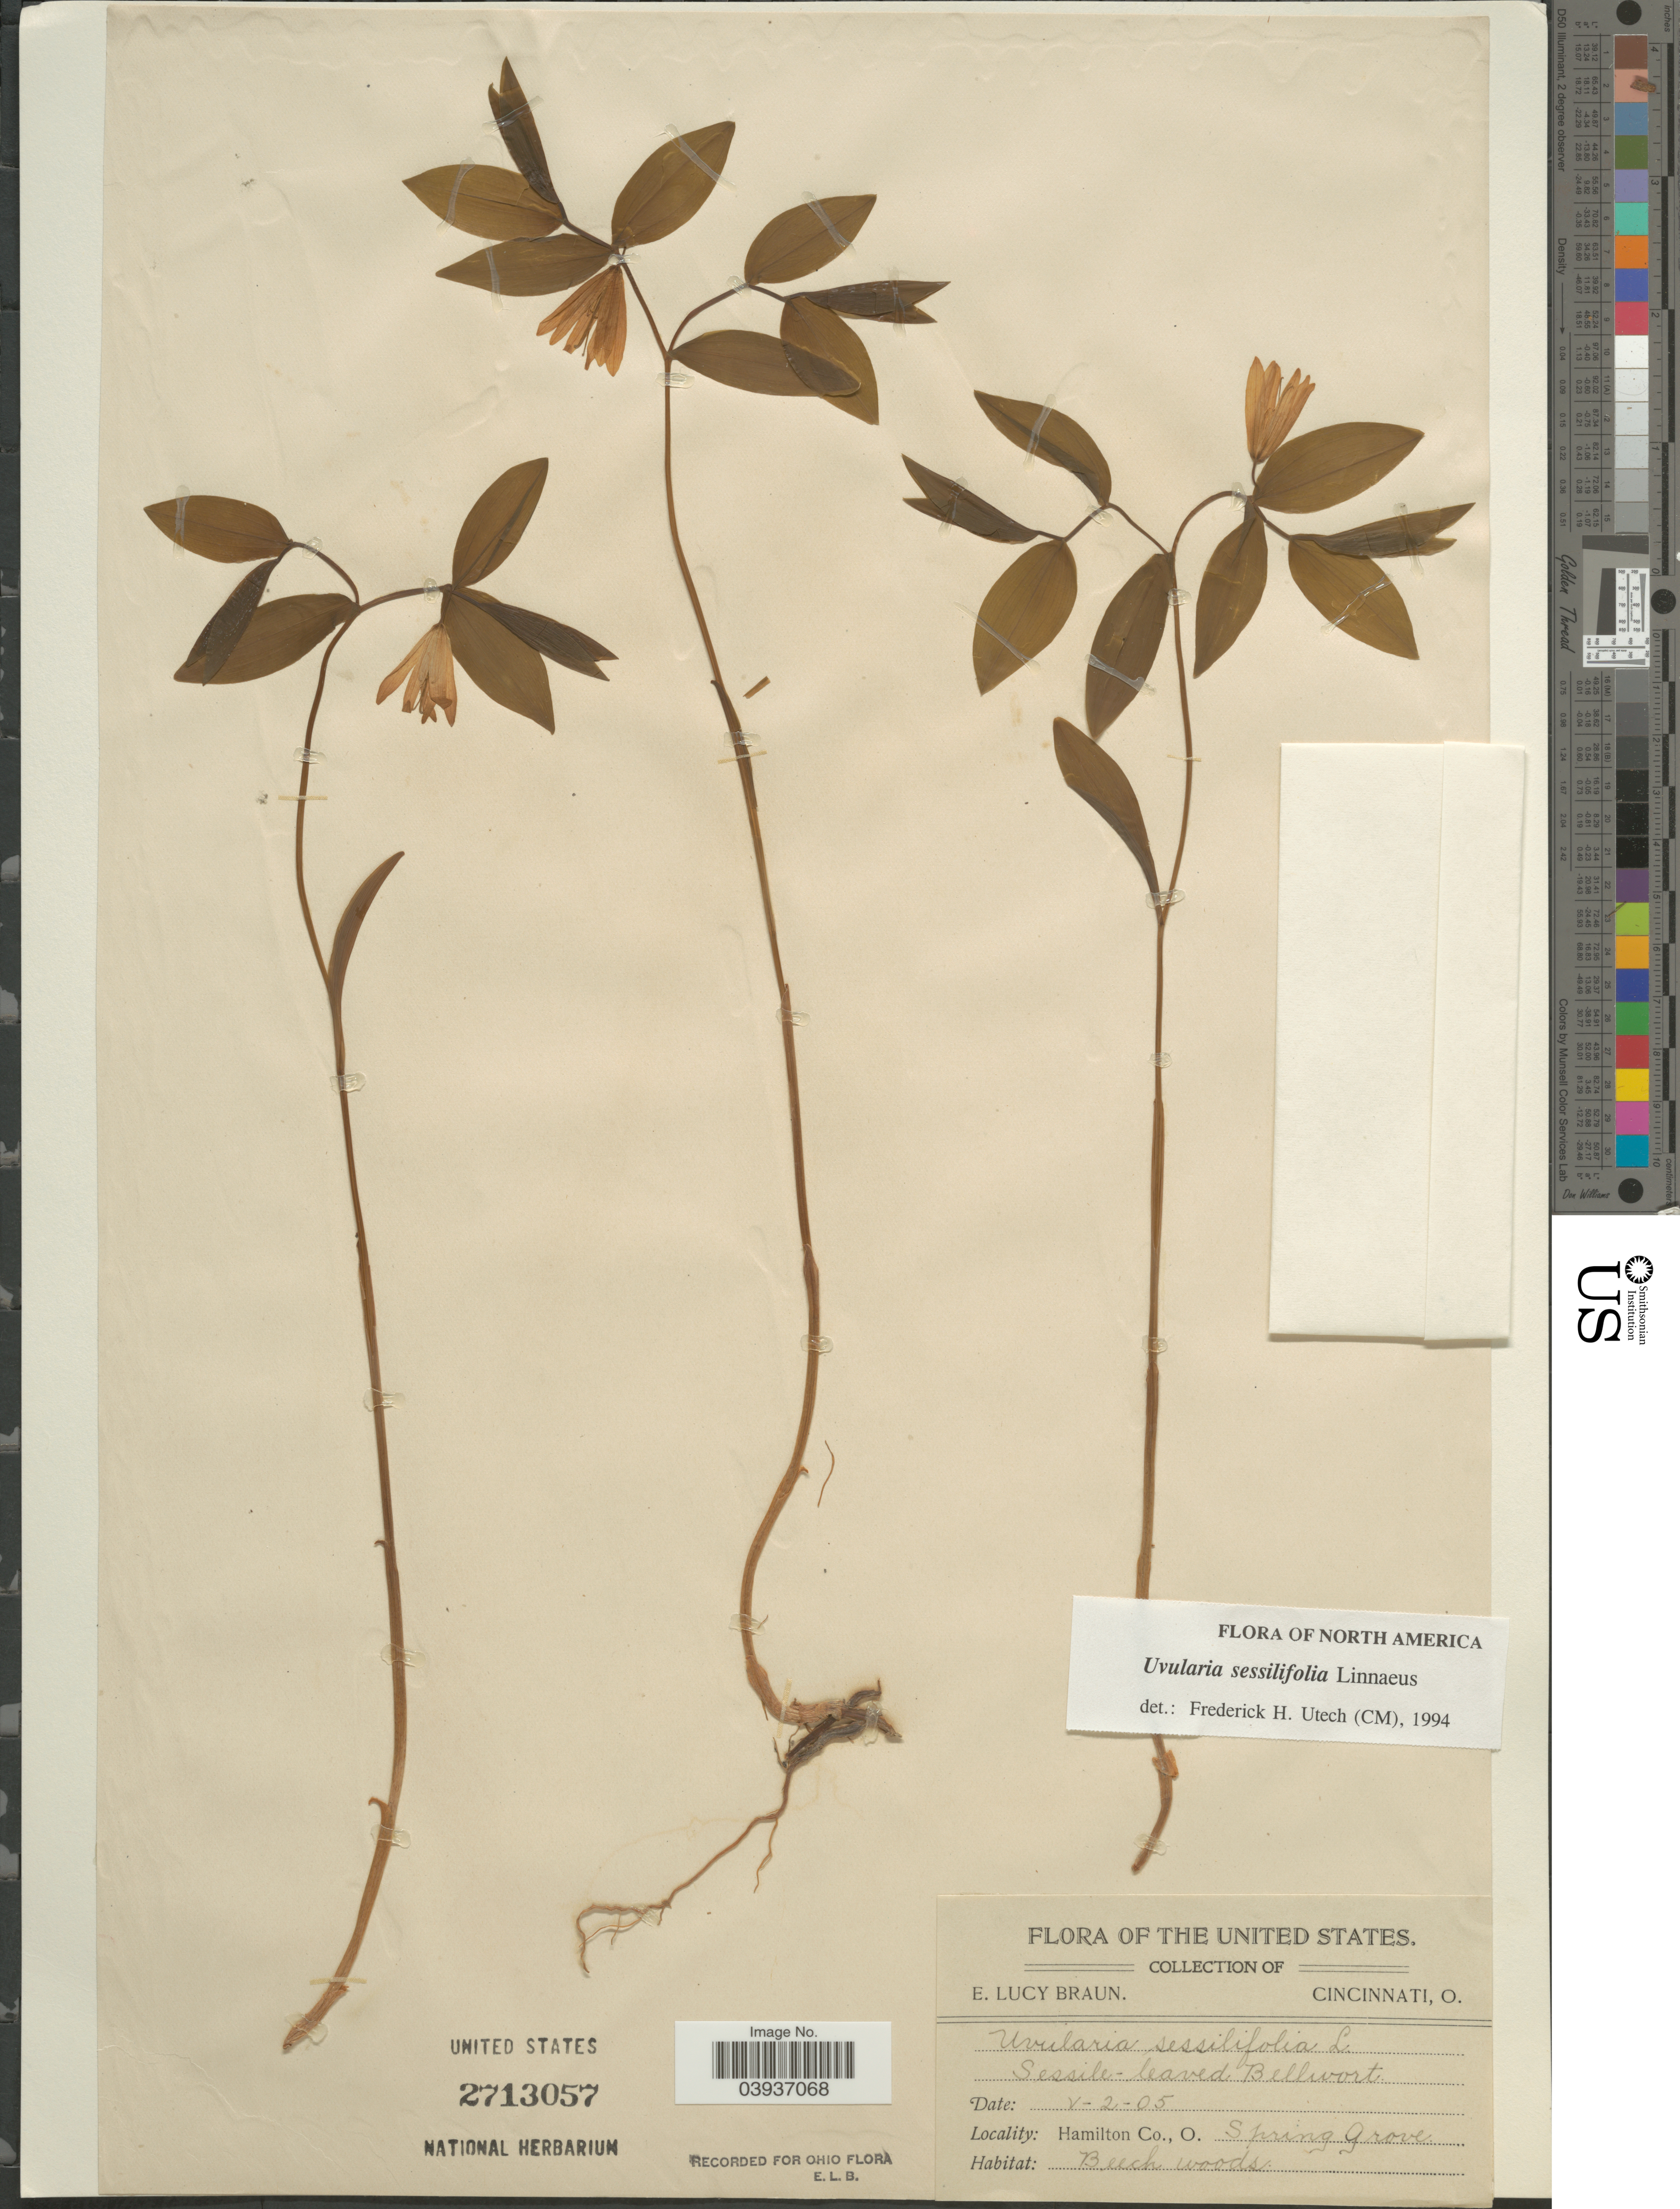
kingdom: Plantae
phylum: Tracheophyta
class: Liliopsida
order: Liliales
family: Colchicaceae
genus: Uvularia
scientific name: Uvularia sessilifolia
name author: L.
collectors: G. Bramley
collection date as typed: Transcribed d/m/y: 2/5/5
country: United States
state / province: Ohio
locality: Hamilton Co. Spring Grove.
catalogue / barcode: US 2713057